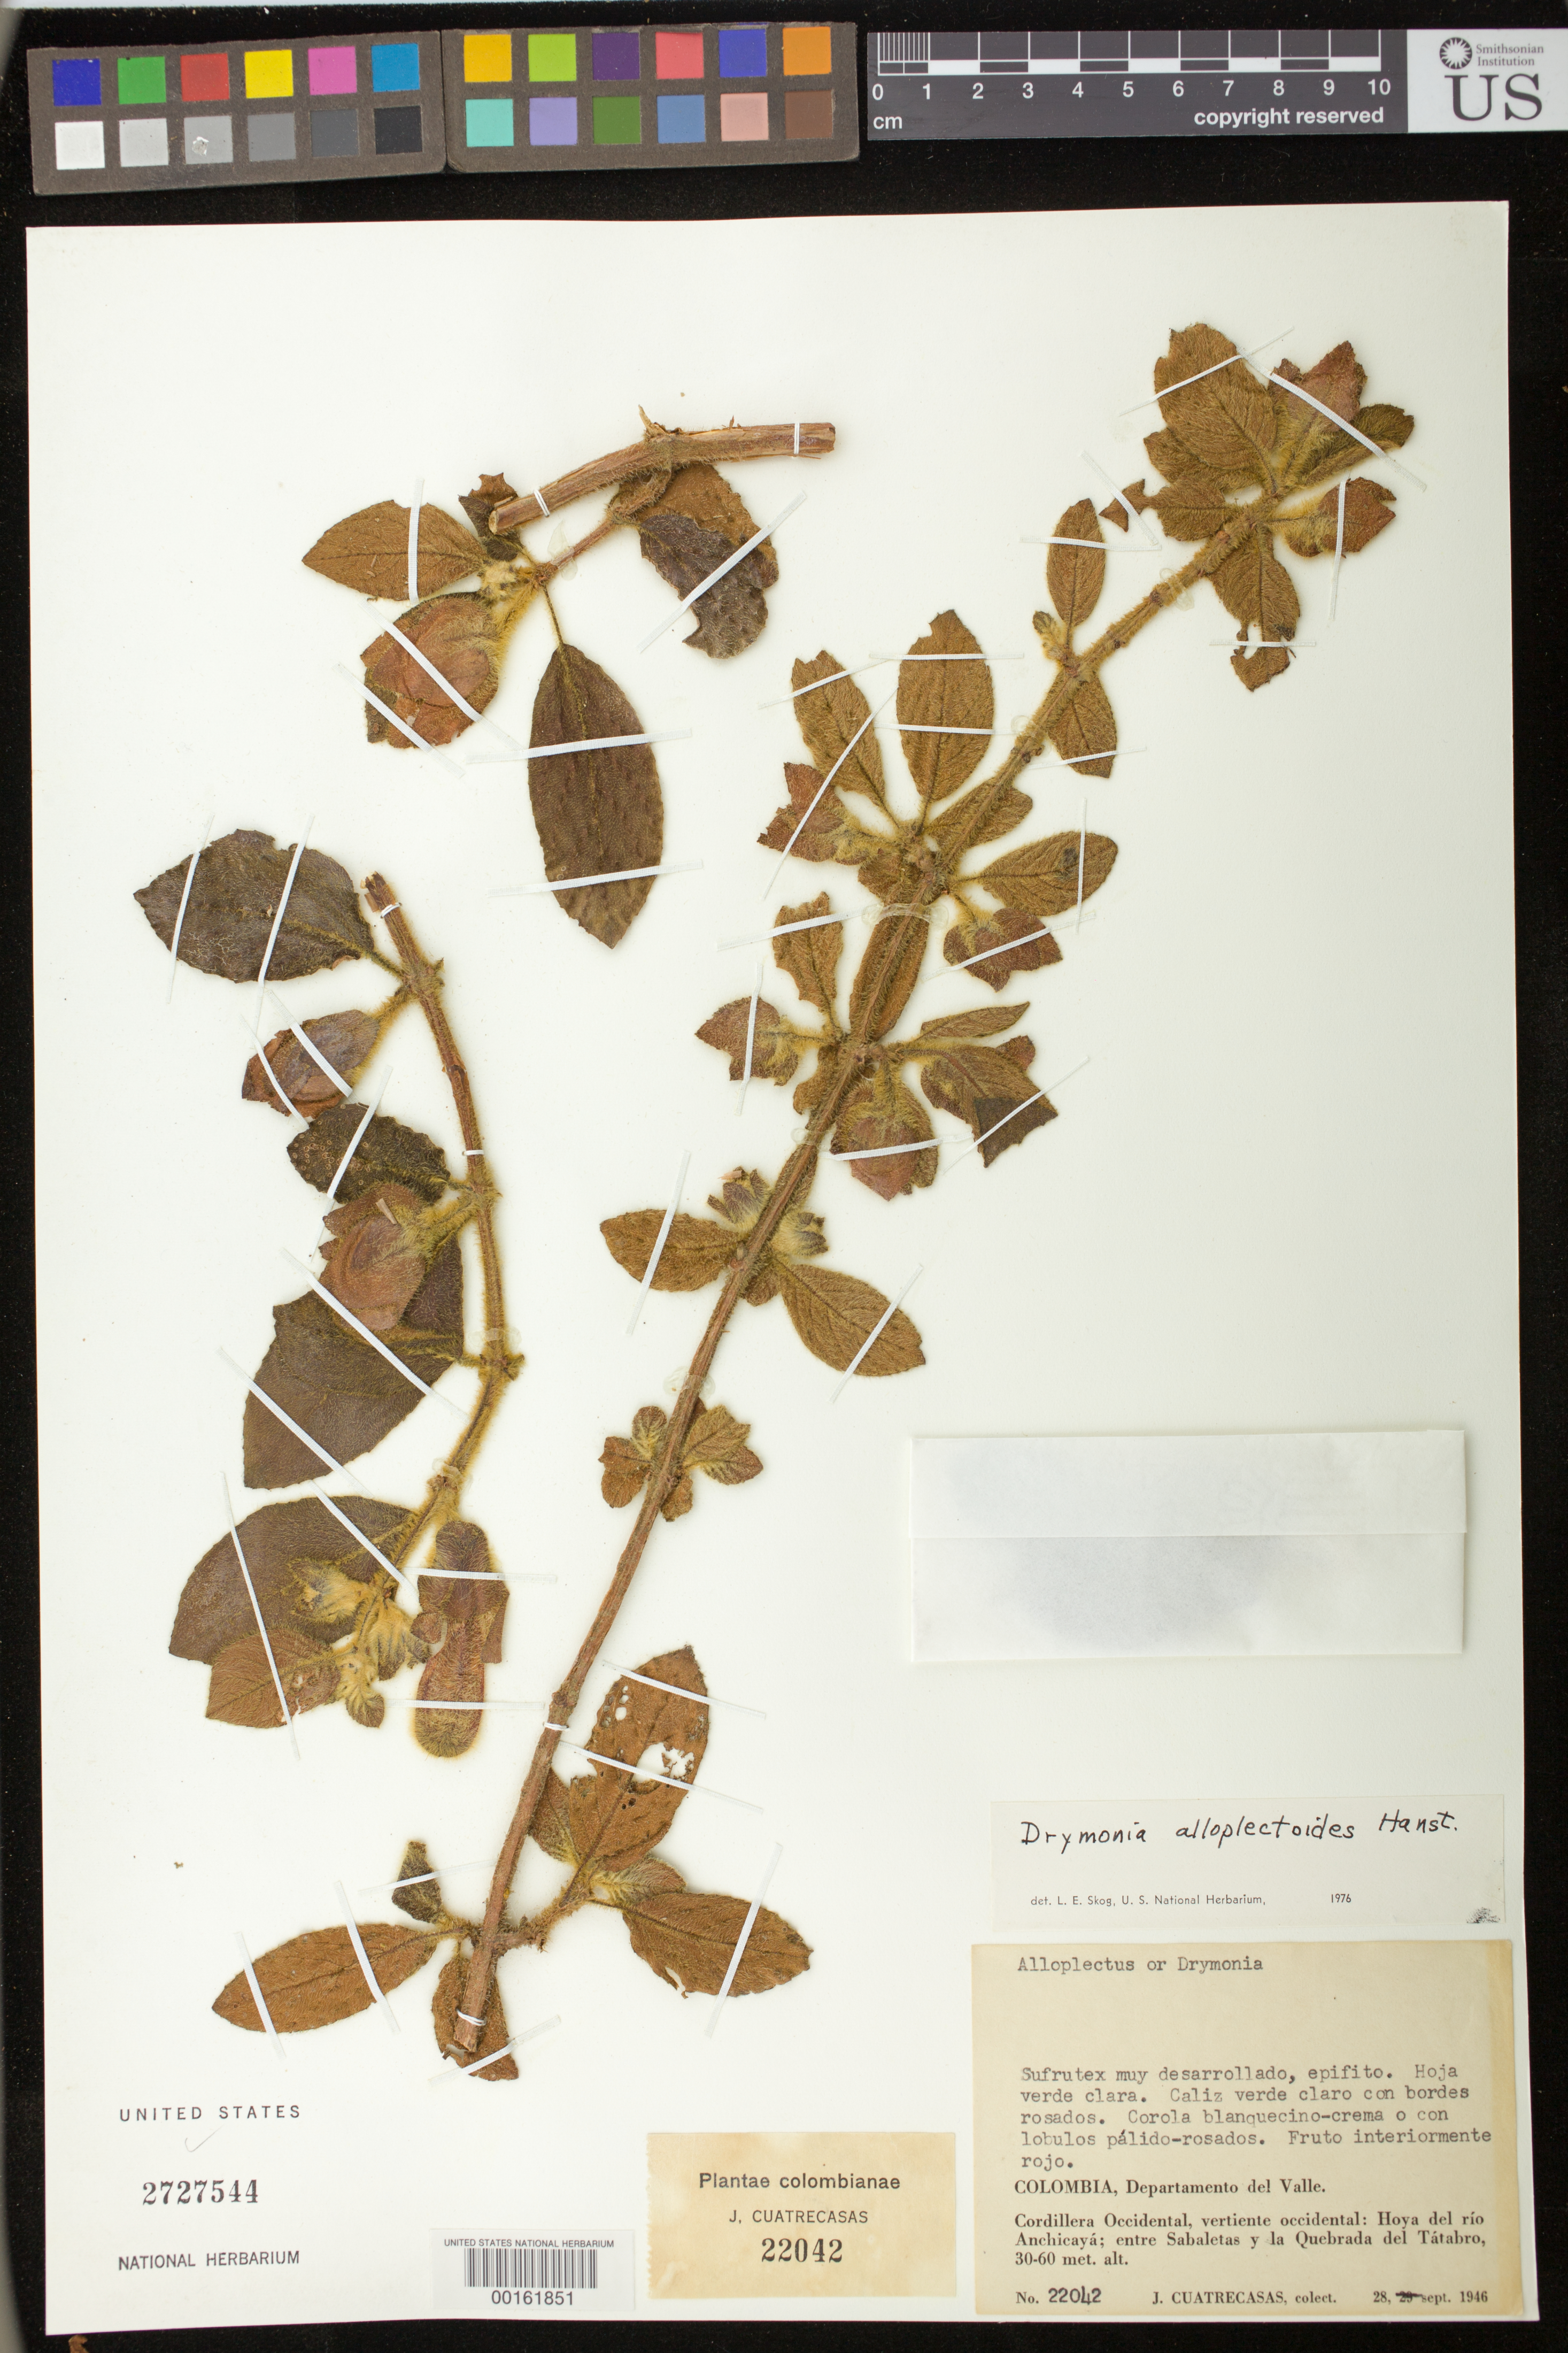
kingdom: Plantae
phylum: Tracheophyta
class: Magnoliopsida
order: Lamiales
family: Gesneriaceae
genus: Drymonia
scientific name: Drymonia alloplectoides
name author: Hanst.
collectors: J. Cuatrecasas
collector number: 22042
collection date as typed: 28 Sep 1946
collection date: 1946-09-28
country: Colombia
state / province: Valle del Cauca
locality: Cordillera Occidental, western slope, valley of Rio Anchicaya, between Sabaletas and Quebrada del Tatabro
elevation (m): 30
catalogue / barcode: US 2727544